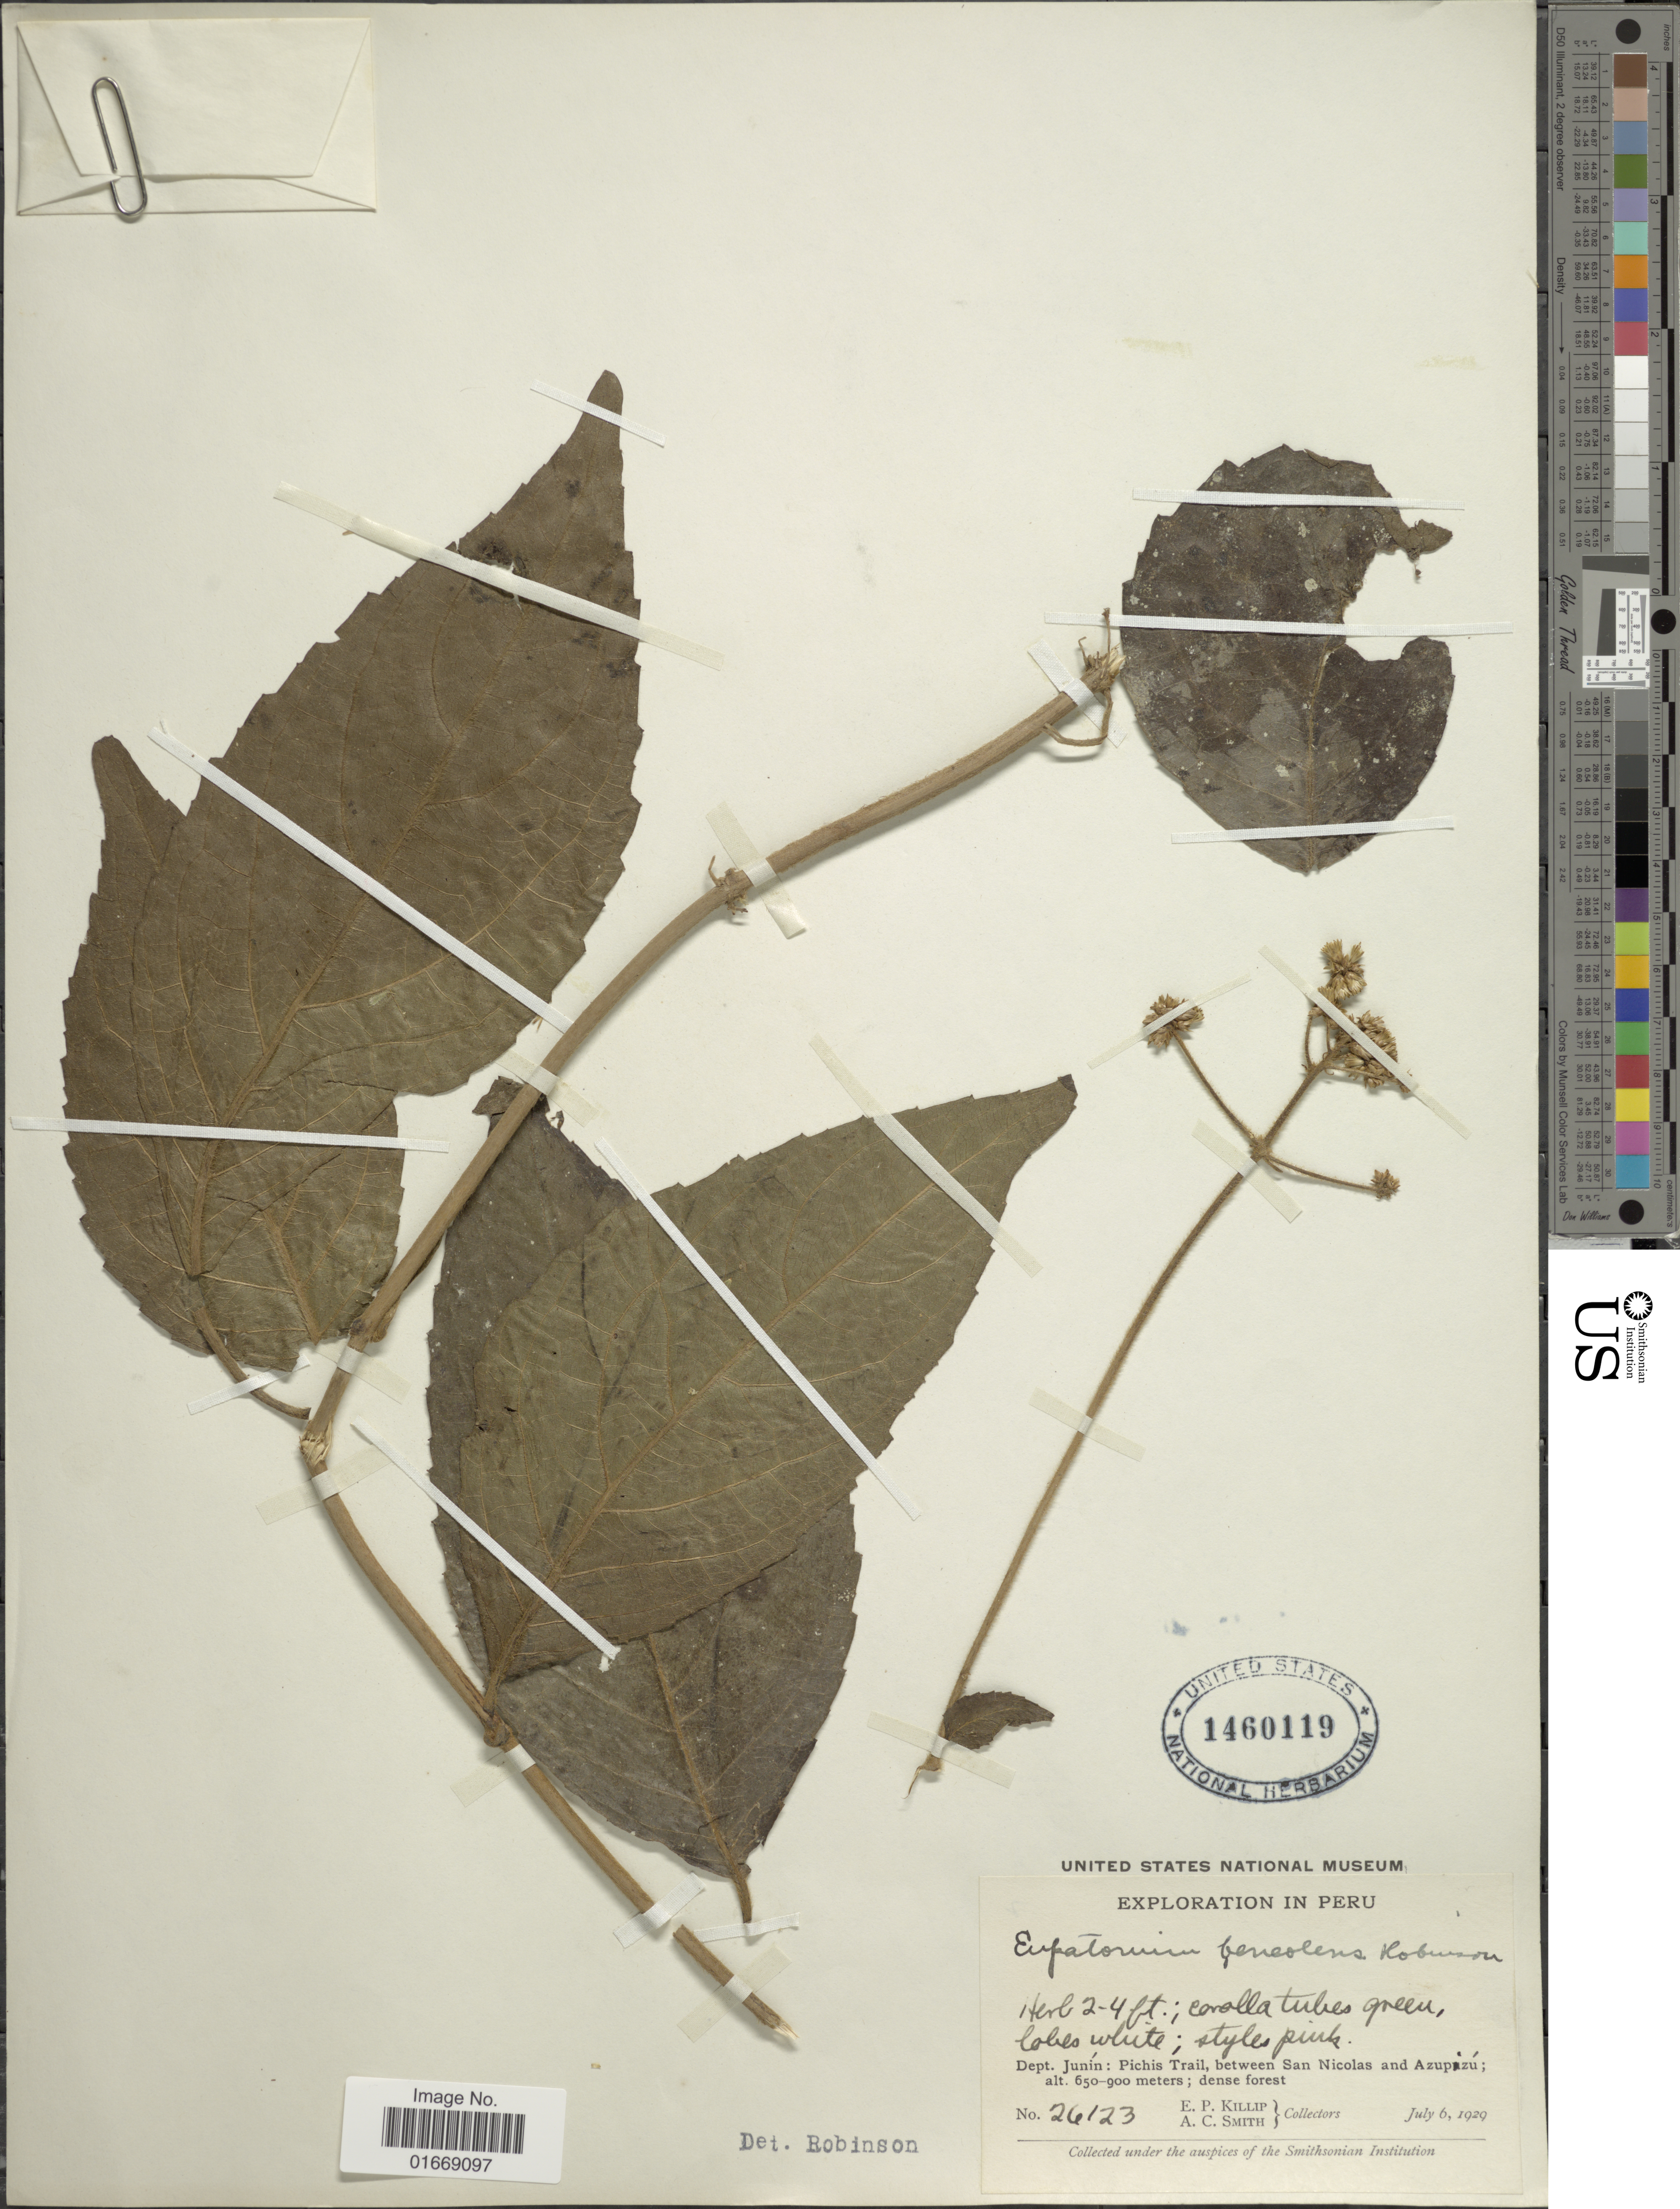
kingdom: Plantae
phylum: Tracheophyta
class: Magnoliopsida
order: Asterales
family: Asteraceae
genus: Hebeclinium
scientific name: Hebeclinium beneolens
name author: (B.L. Rob.) R.M. King & H. Rob.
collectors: E. P. Killip & A. C. Smith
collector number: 26123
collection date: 1929-07-06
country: Peru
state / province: Junín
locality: Pichis Trail, between San Nicolas and Azupizu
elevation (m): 650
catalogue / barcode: US 1460119